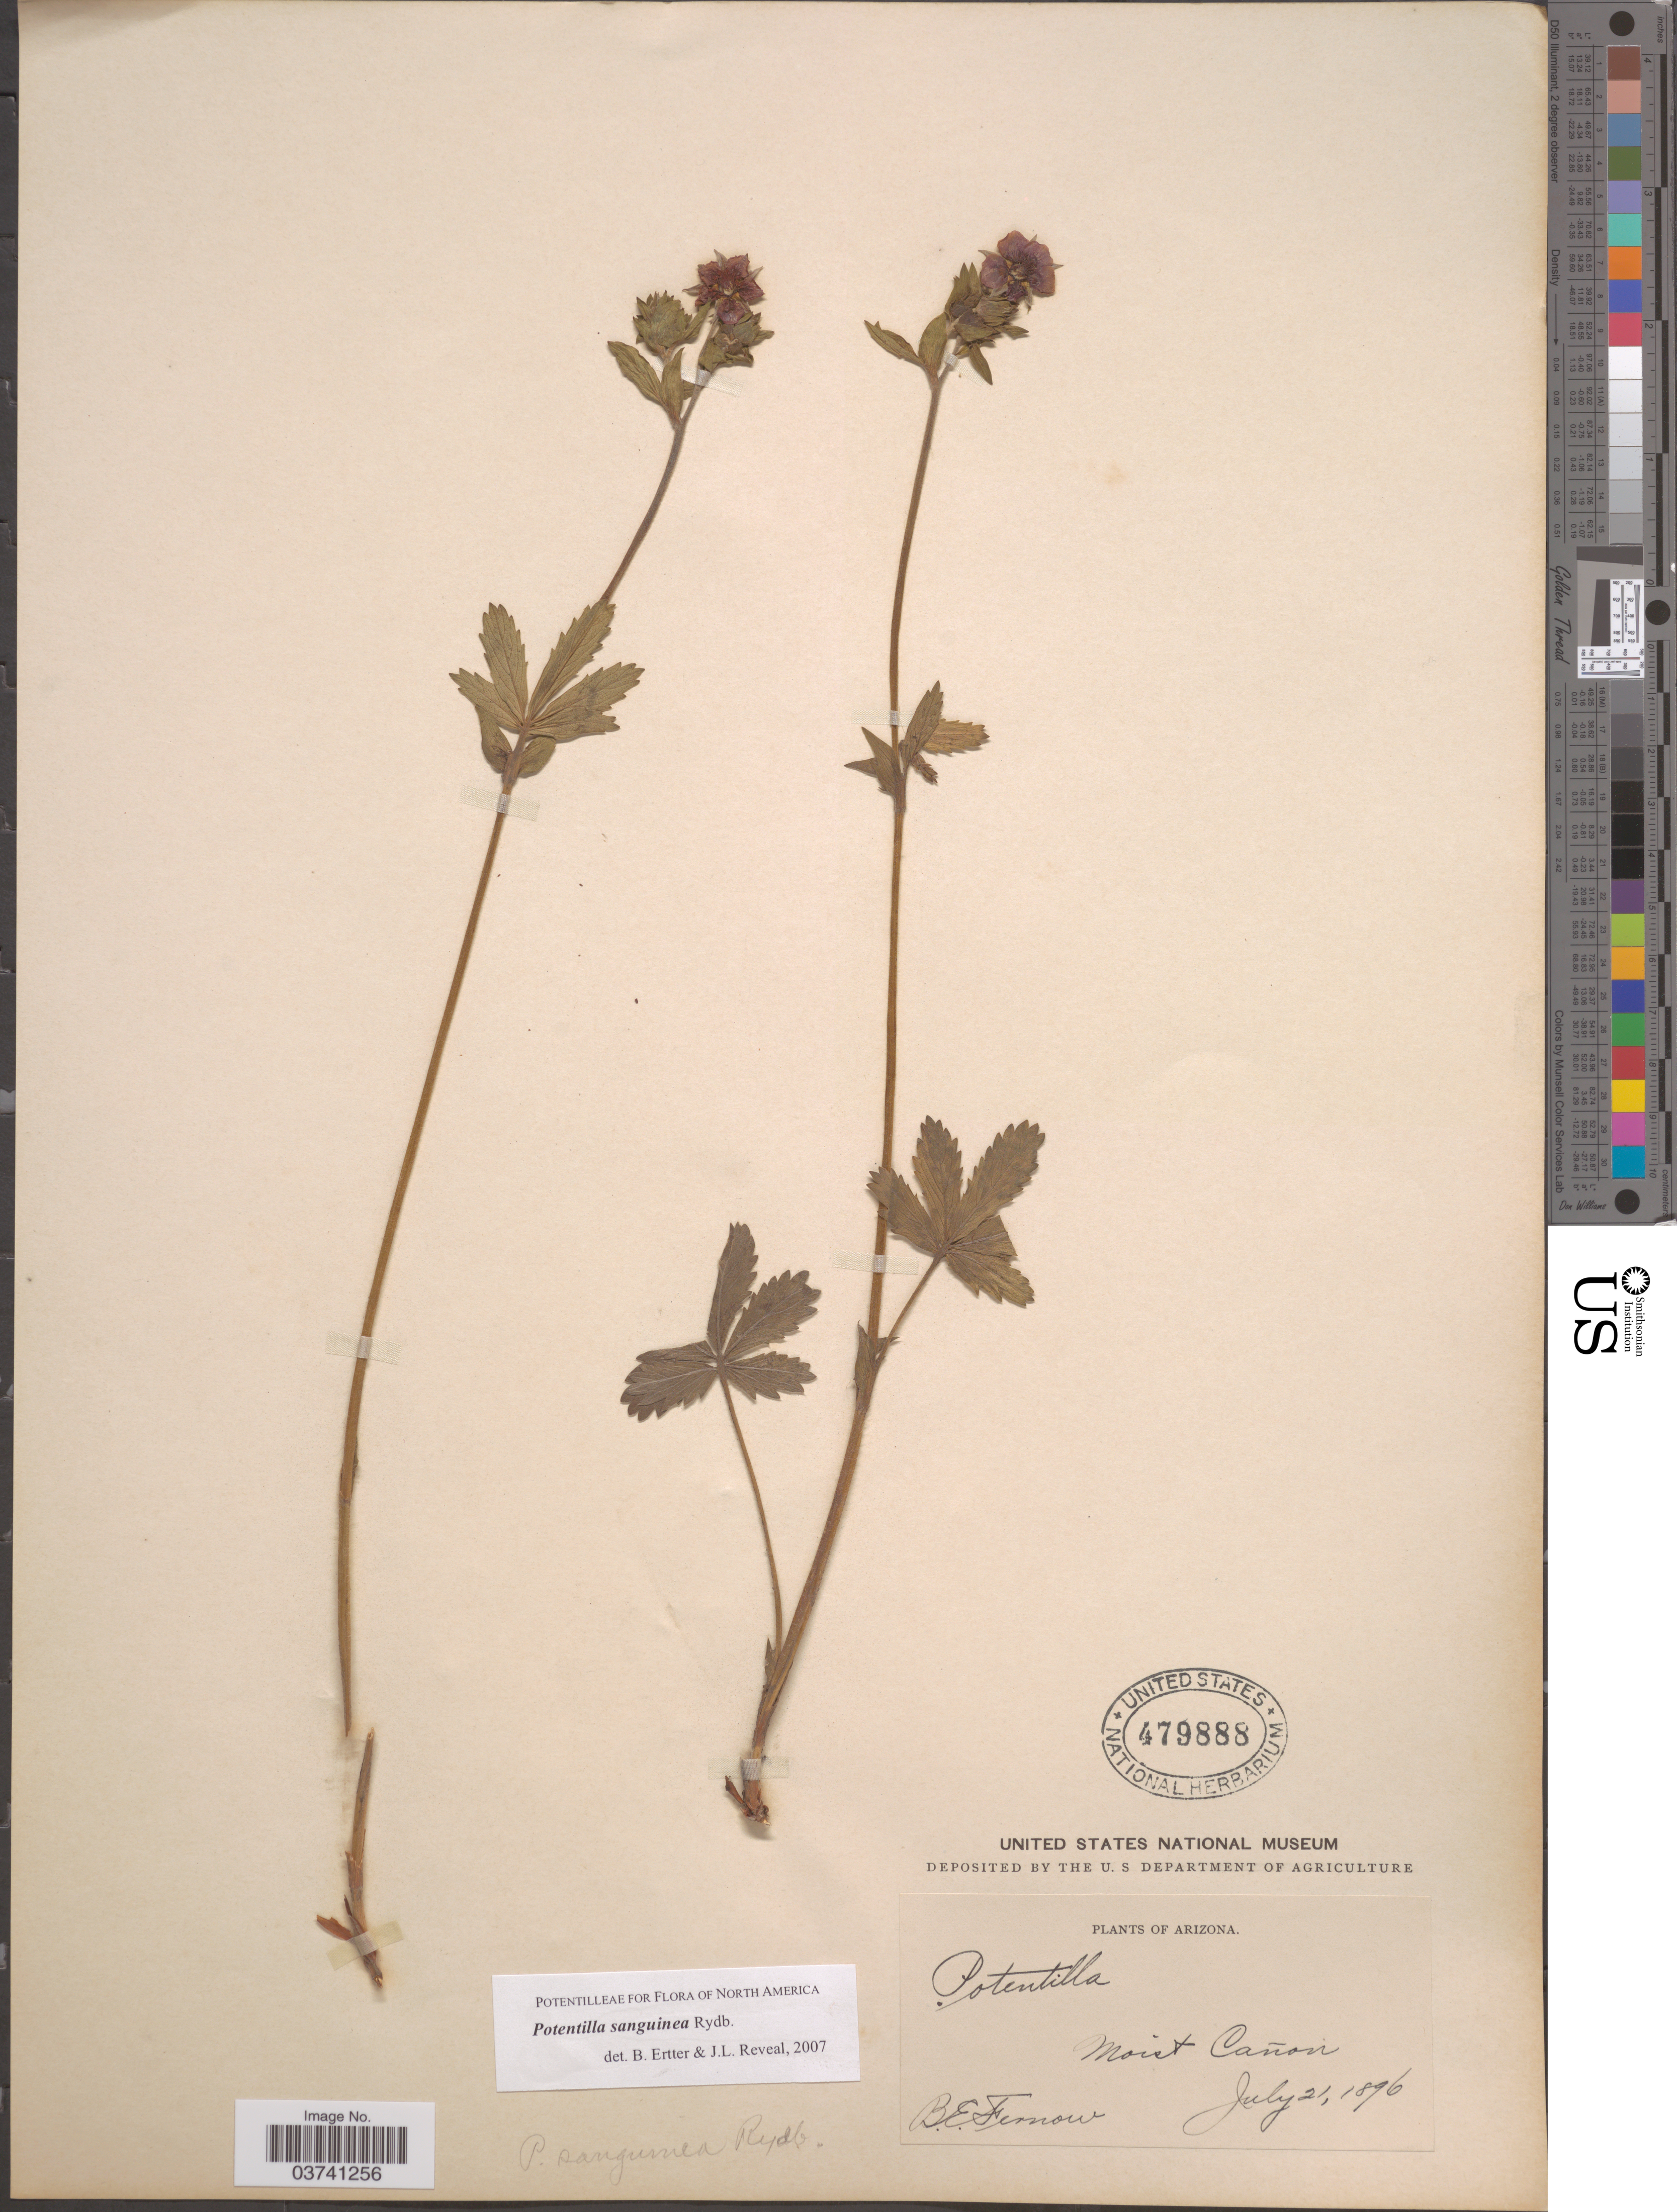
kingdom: Plantae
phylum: Tracheophyta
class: Magnoliopsida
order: Rosales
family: Rosaceae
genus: Potentilla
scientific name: Potentilla sanguinea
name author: Rydb.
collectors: B. Fernow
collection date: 1896-07-21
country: United States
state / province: Arizona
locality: Mois Cañon.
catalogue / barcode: US 479888